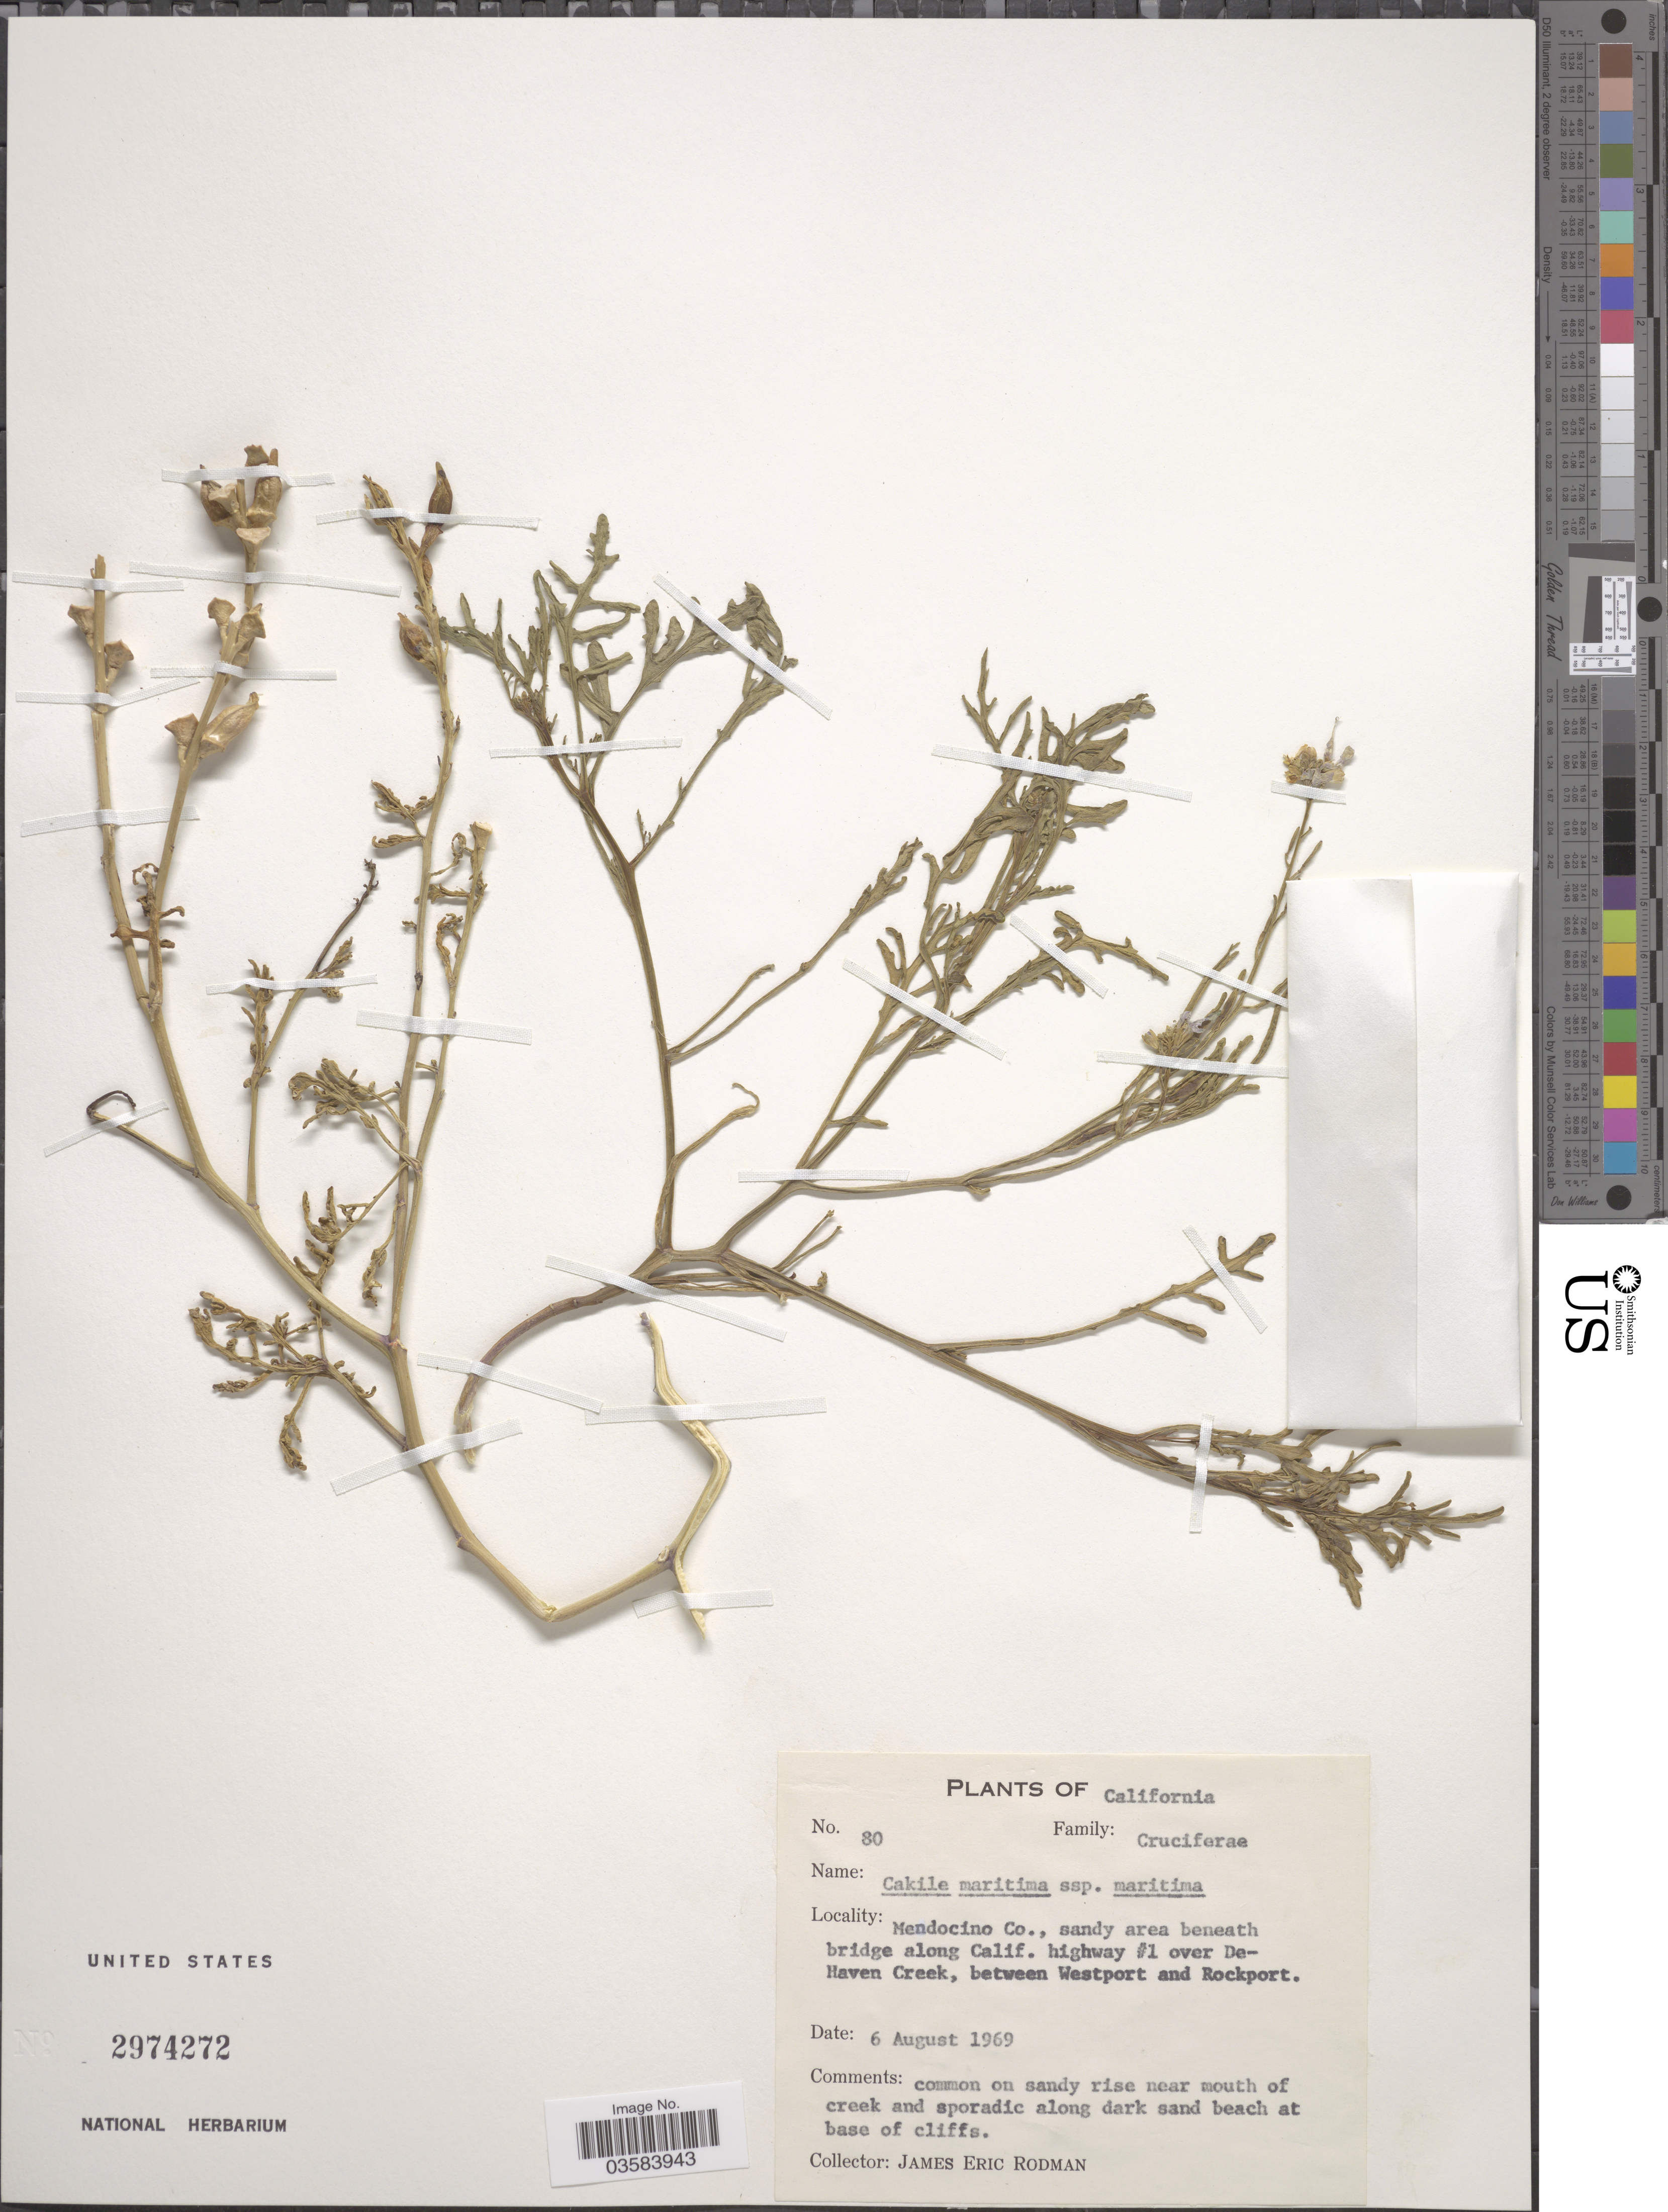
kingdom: Plantae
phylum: Tracheophyta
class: Magnoliopsida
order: Brassicales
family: Brassicaceae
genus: Cakile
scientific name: Cakile maritima subsp. maritima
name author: Scop.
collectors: J. Rodman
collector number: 80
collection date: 1969-08-06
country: United States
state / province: California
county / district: Mendocino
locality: Mendocino Co., sandy area beneath bridge along Calif. highway #1 over De-Haven Creek, between Westport and Rockport.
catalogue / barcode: US 2974272